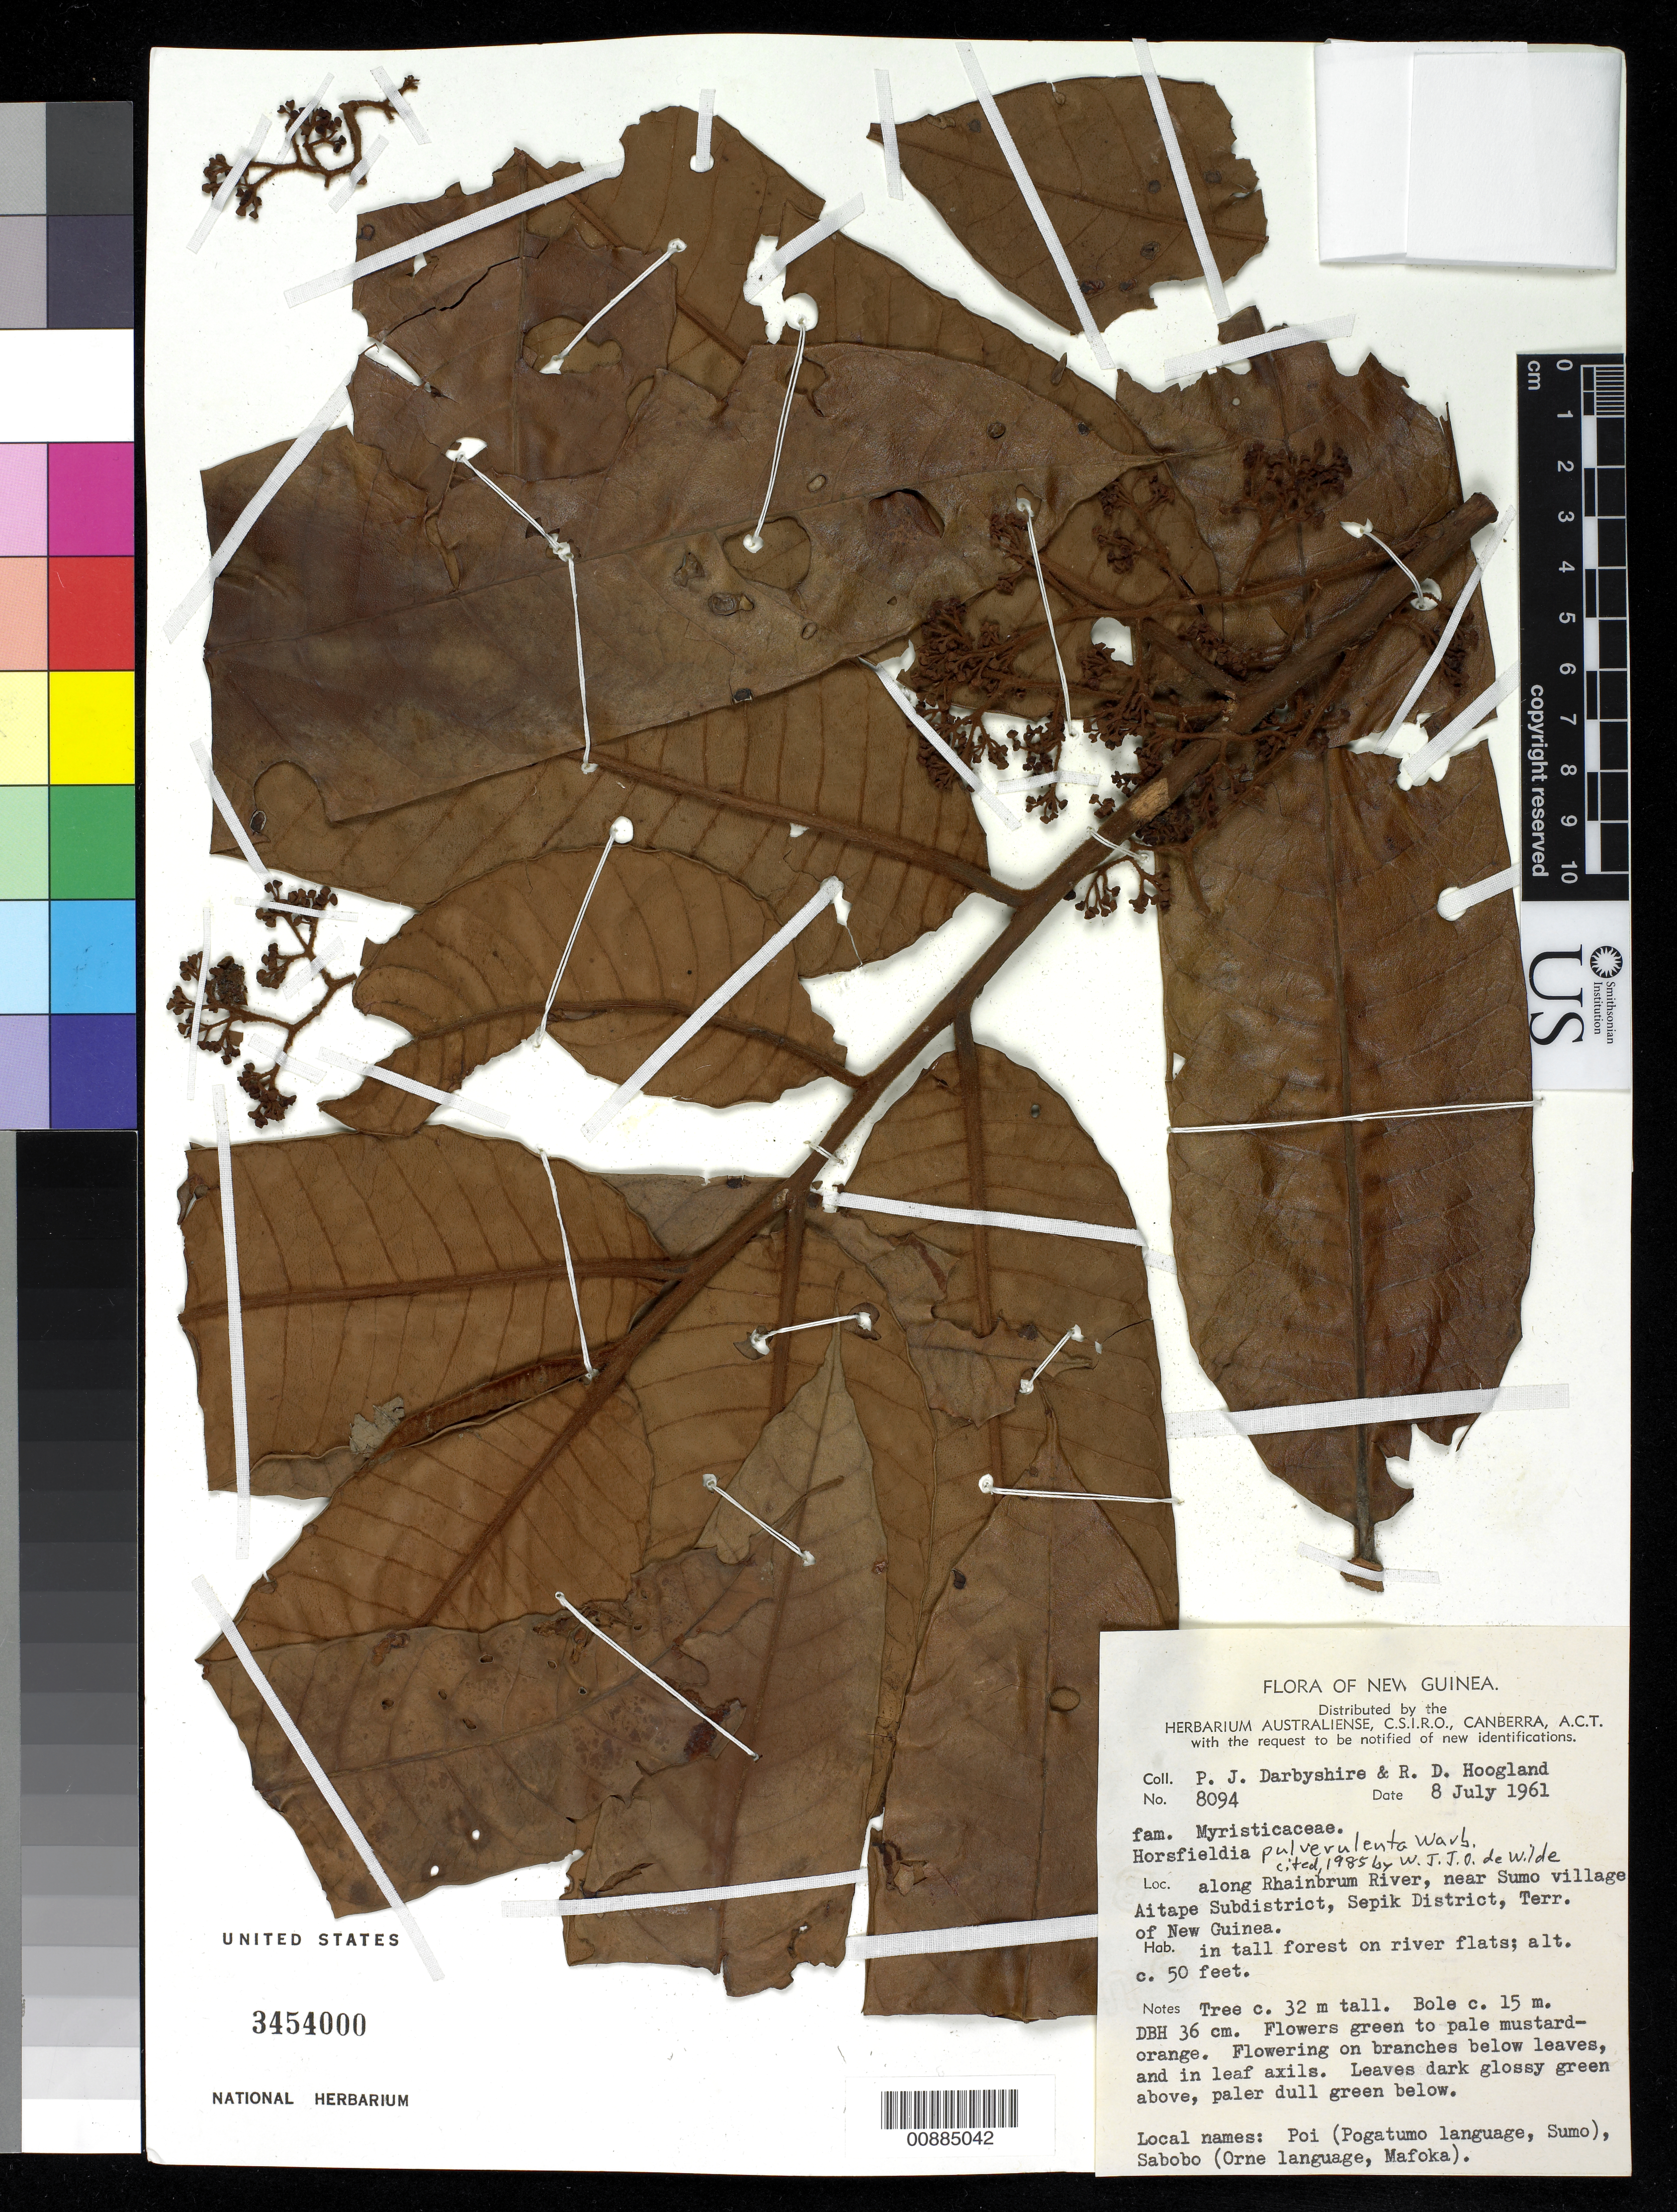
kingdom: Plantae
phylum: Tracheophyta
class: Magnoliopsida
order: Magnoliales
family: Myristicaceae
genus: Horsfieldia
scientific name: Horsfieldia pulverulenta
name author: Warb.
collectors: P. Darbyshire & R. D. Hoogland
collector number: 8094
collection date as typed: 08 Jul 1961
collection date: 1961-07-08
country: Papua New Guinea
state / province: Sandaun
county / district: Aitape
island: New Guinea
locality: Territory of New Guinea, Sepki District, Aitape Subdistrict, near Sumo village along Rhainbrum River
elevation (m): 15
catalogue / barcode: US 3454000